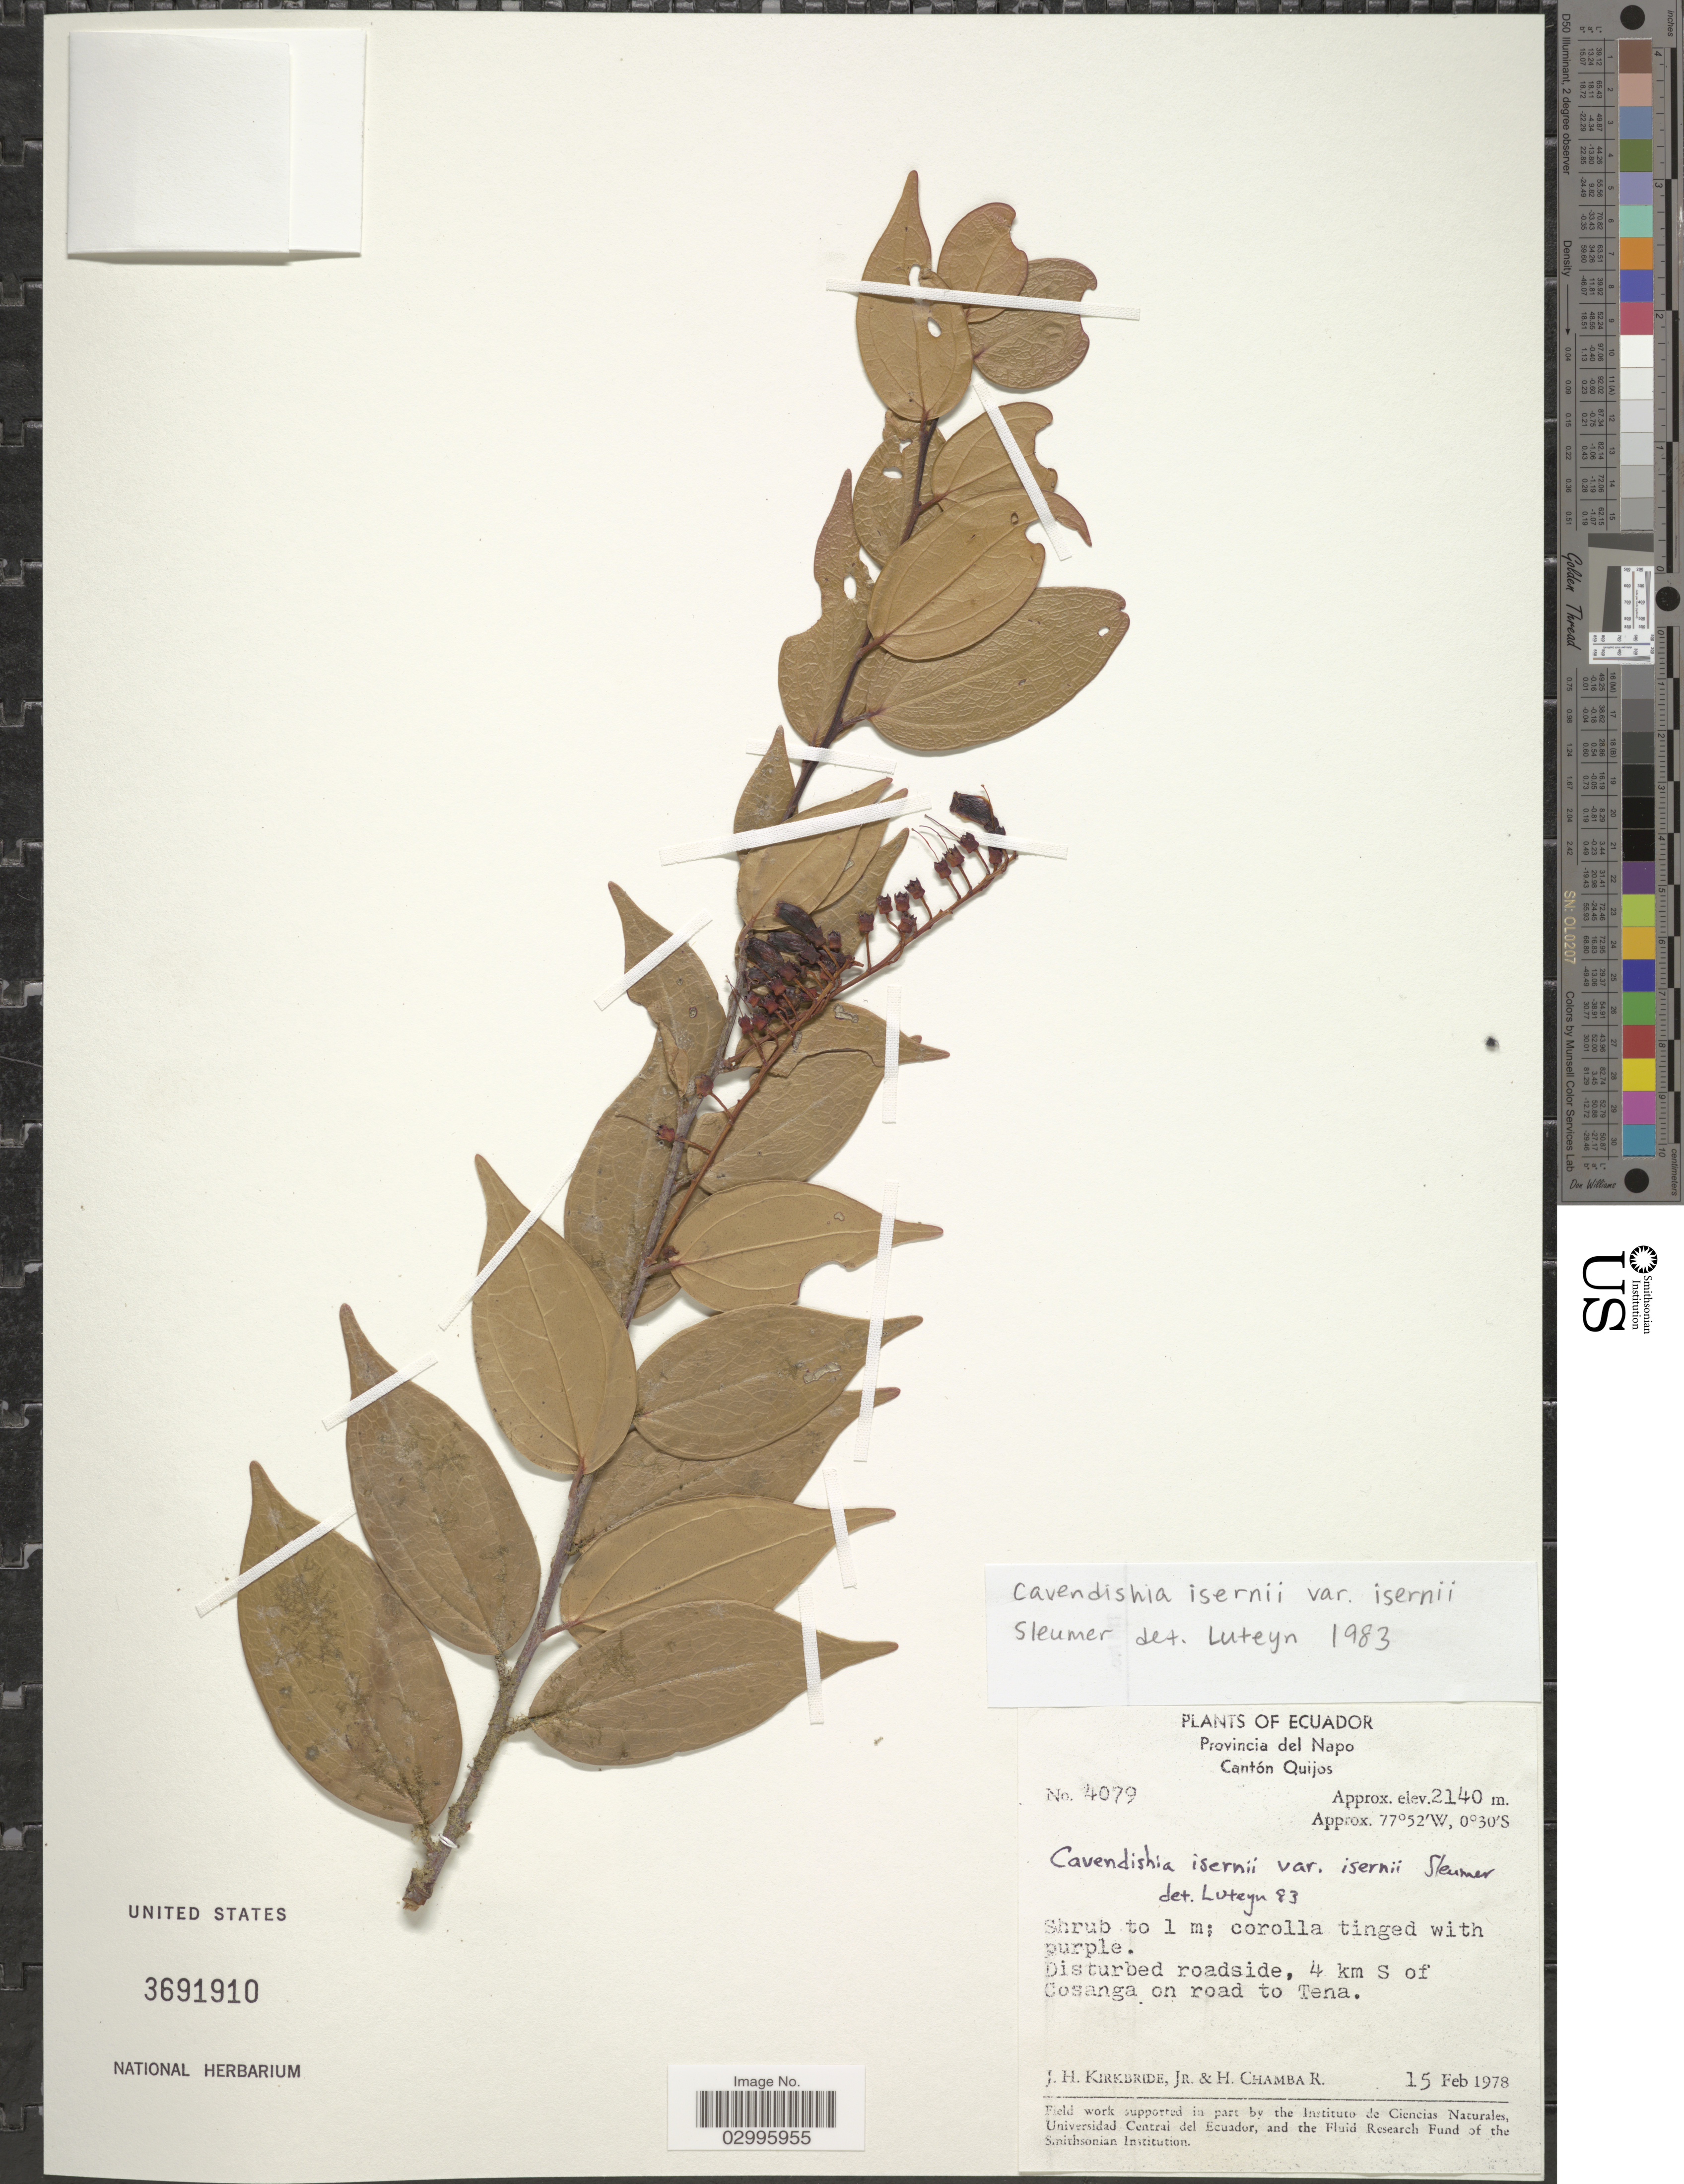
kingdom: Plantae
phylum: Tracheophyta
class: Magnoliopsida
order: Ericales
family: Ericaceae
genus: Cavendishia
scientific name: Cavendishia isernii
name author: Sleumer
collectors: J. H. Kirkbride & H. Chamba R.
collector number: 4079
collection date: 1978-02-15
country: Ecuador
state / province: Napo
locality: Cantón Quijos. Disturbed roadside, 4 km S of Cosanga on road to Tena.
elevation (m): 2140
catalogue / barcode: US 3691910